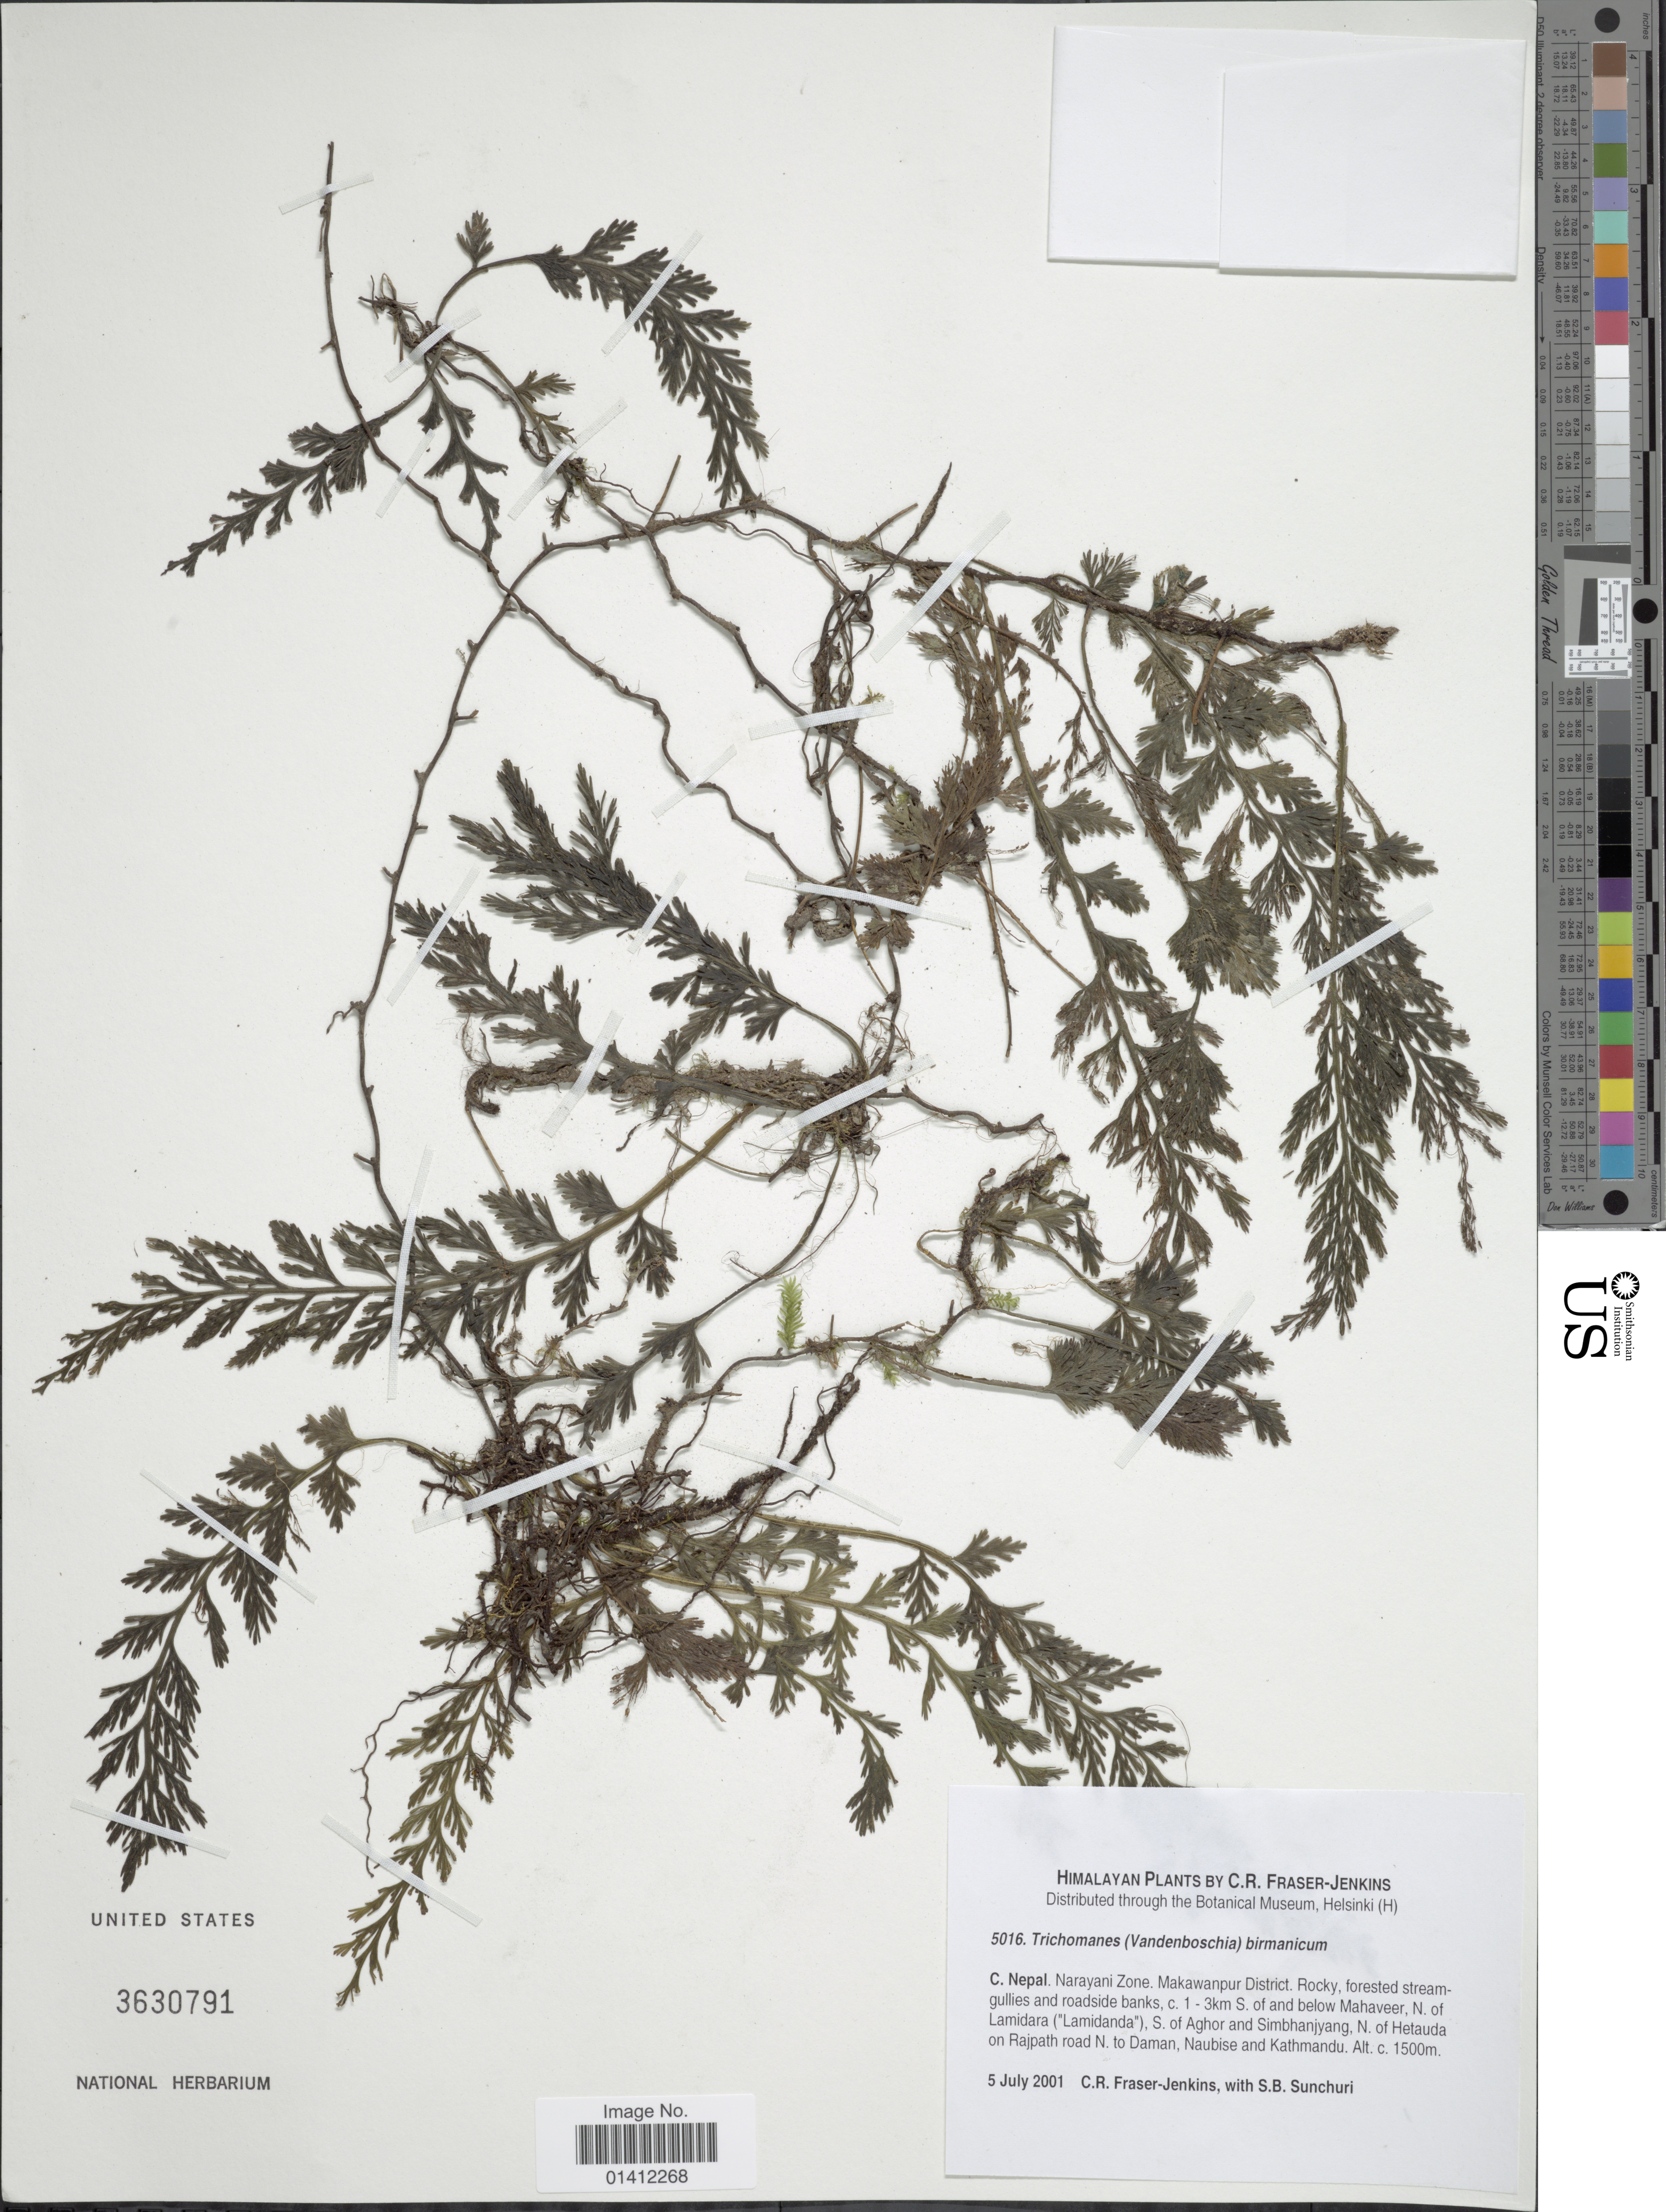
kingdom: Plantae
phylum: Tracheophyta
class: Polypodiopsida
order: Hymenophyllales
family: Hymenophyllaceae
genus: Vandenboschia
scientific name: Vandenboschia birmanica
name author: (Bedd.) Ching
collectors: C. R. Fraser-Jenkins & S. Sunchuri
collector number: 5016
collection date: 2001-07-05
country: Nepal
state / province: Narayani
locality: Himalaya. C. Nepal, Narayani Zone. Makawanpur District. Rocky, forested streamgullies and roadside banksm c. 1-3 km. S, of and below Mahaveer, N. of Lanidara ( "Lamidanda"), S. of Aghor and Simbhanjyang, N. of Hetauda on Rajpath road N. to Daman, Naubise and Kathmandu.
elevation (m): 1500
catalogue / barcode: US 3630791